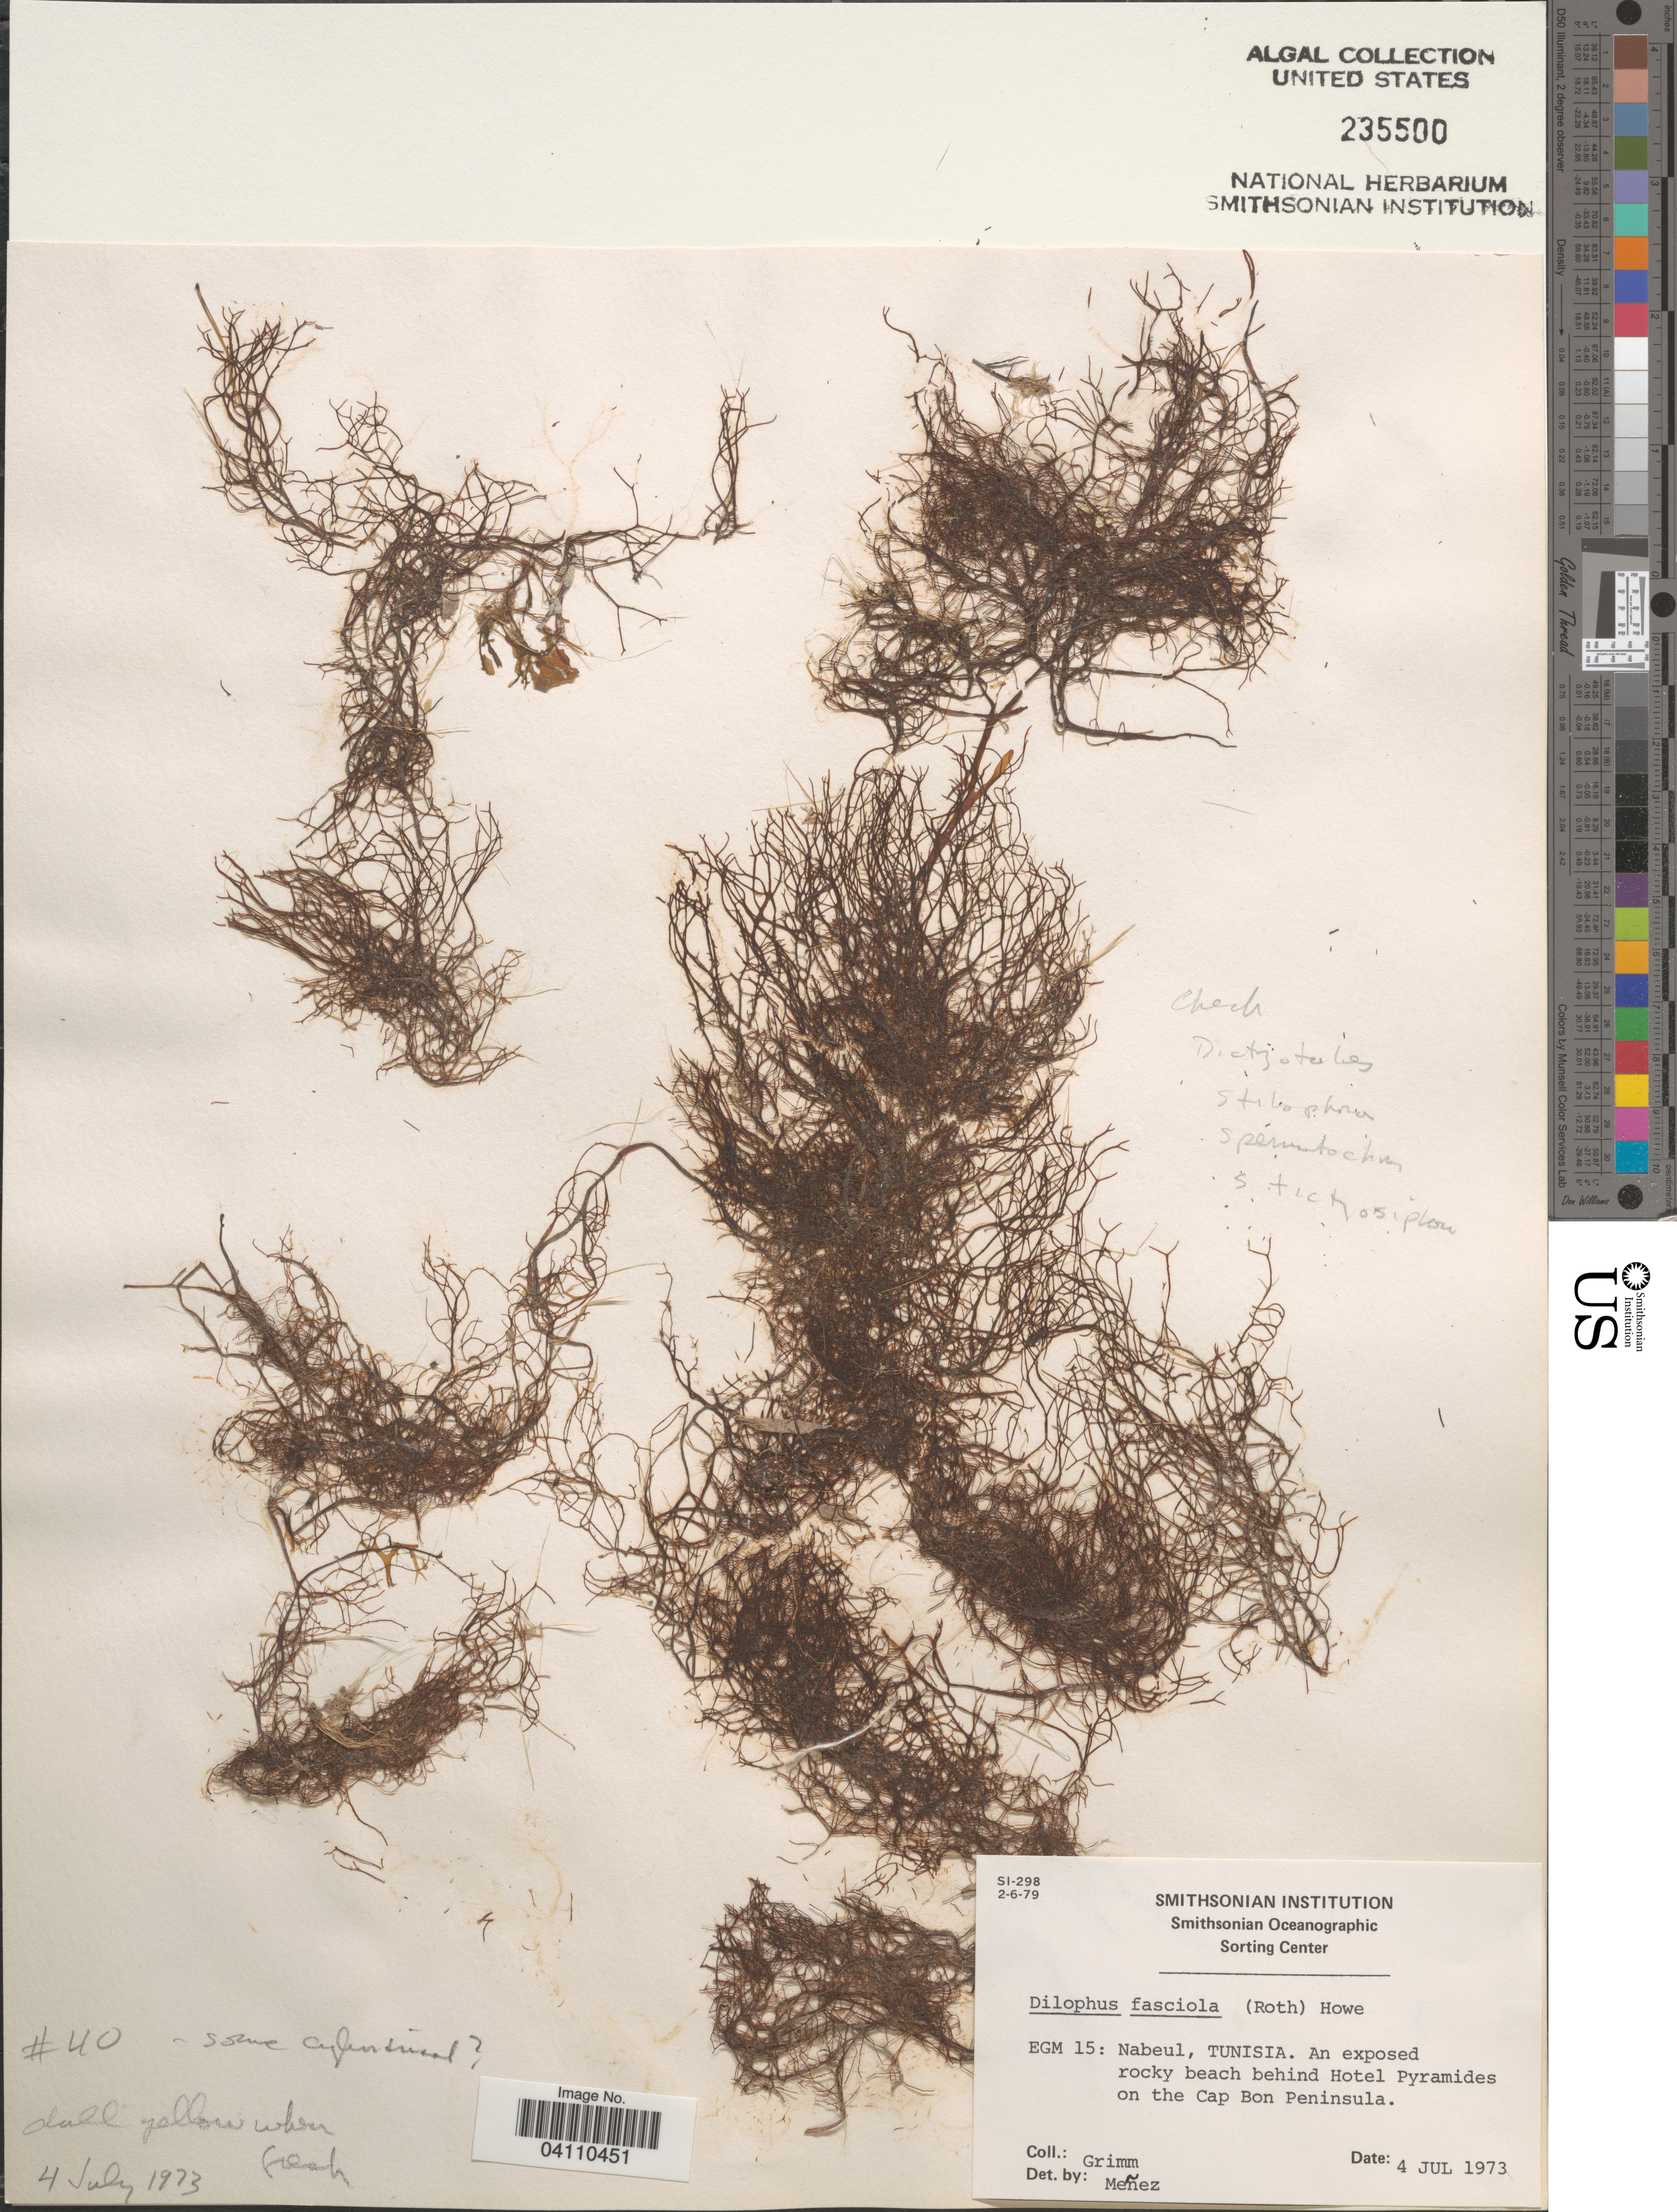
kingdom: Chromista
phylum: Ochrophyta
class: Phaeophyceae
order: Dictyotales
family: Dictyotaceae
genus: Dictyota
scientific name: Dictyota fasciola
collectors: Grimm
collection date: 1973-07-04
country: Tunisia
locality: EGM 15: Nabeul, Tunisia. An exposed rocky beach behind Hotel Pyramides on the Cap Bon Peninsula.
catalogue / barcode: US 235500